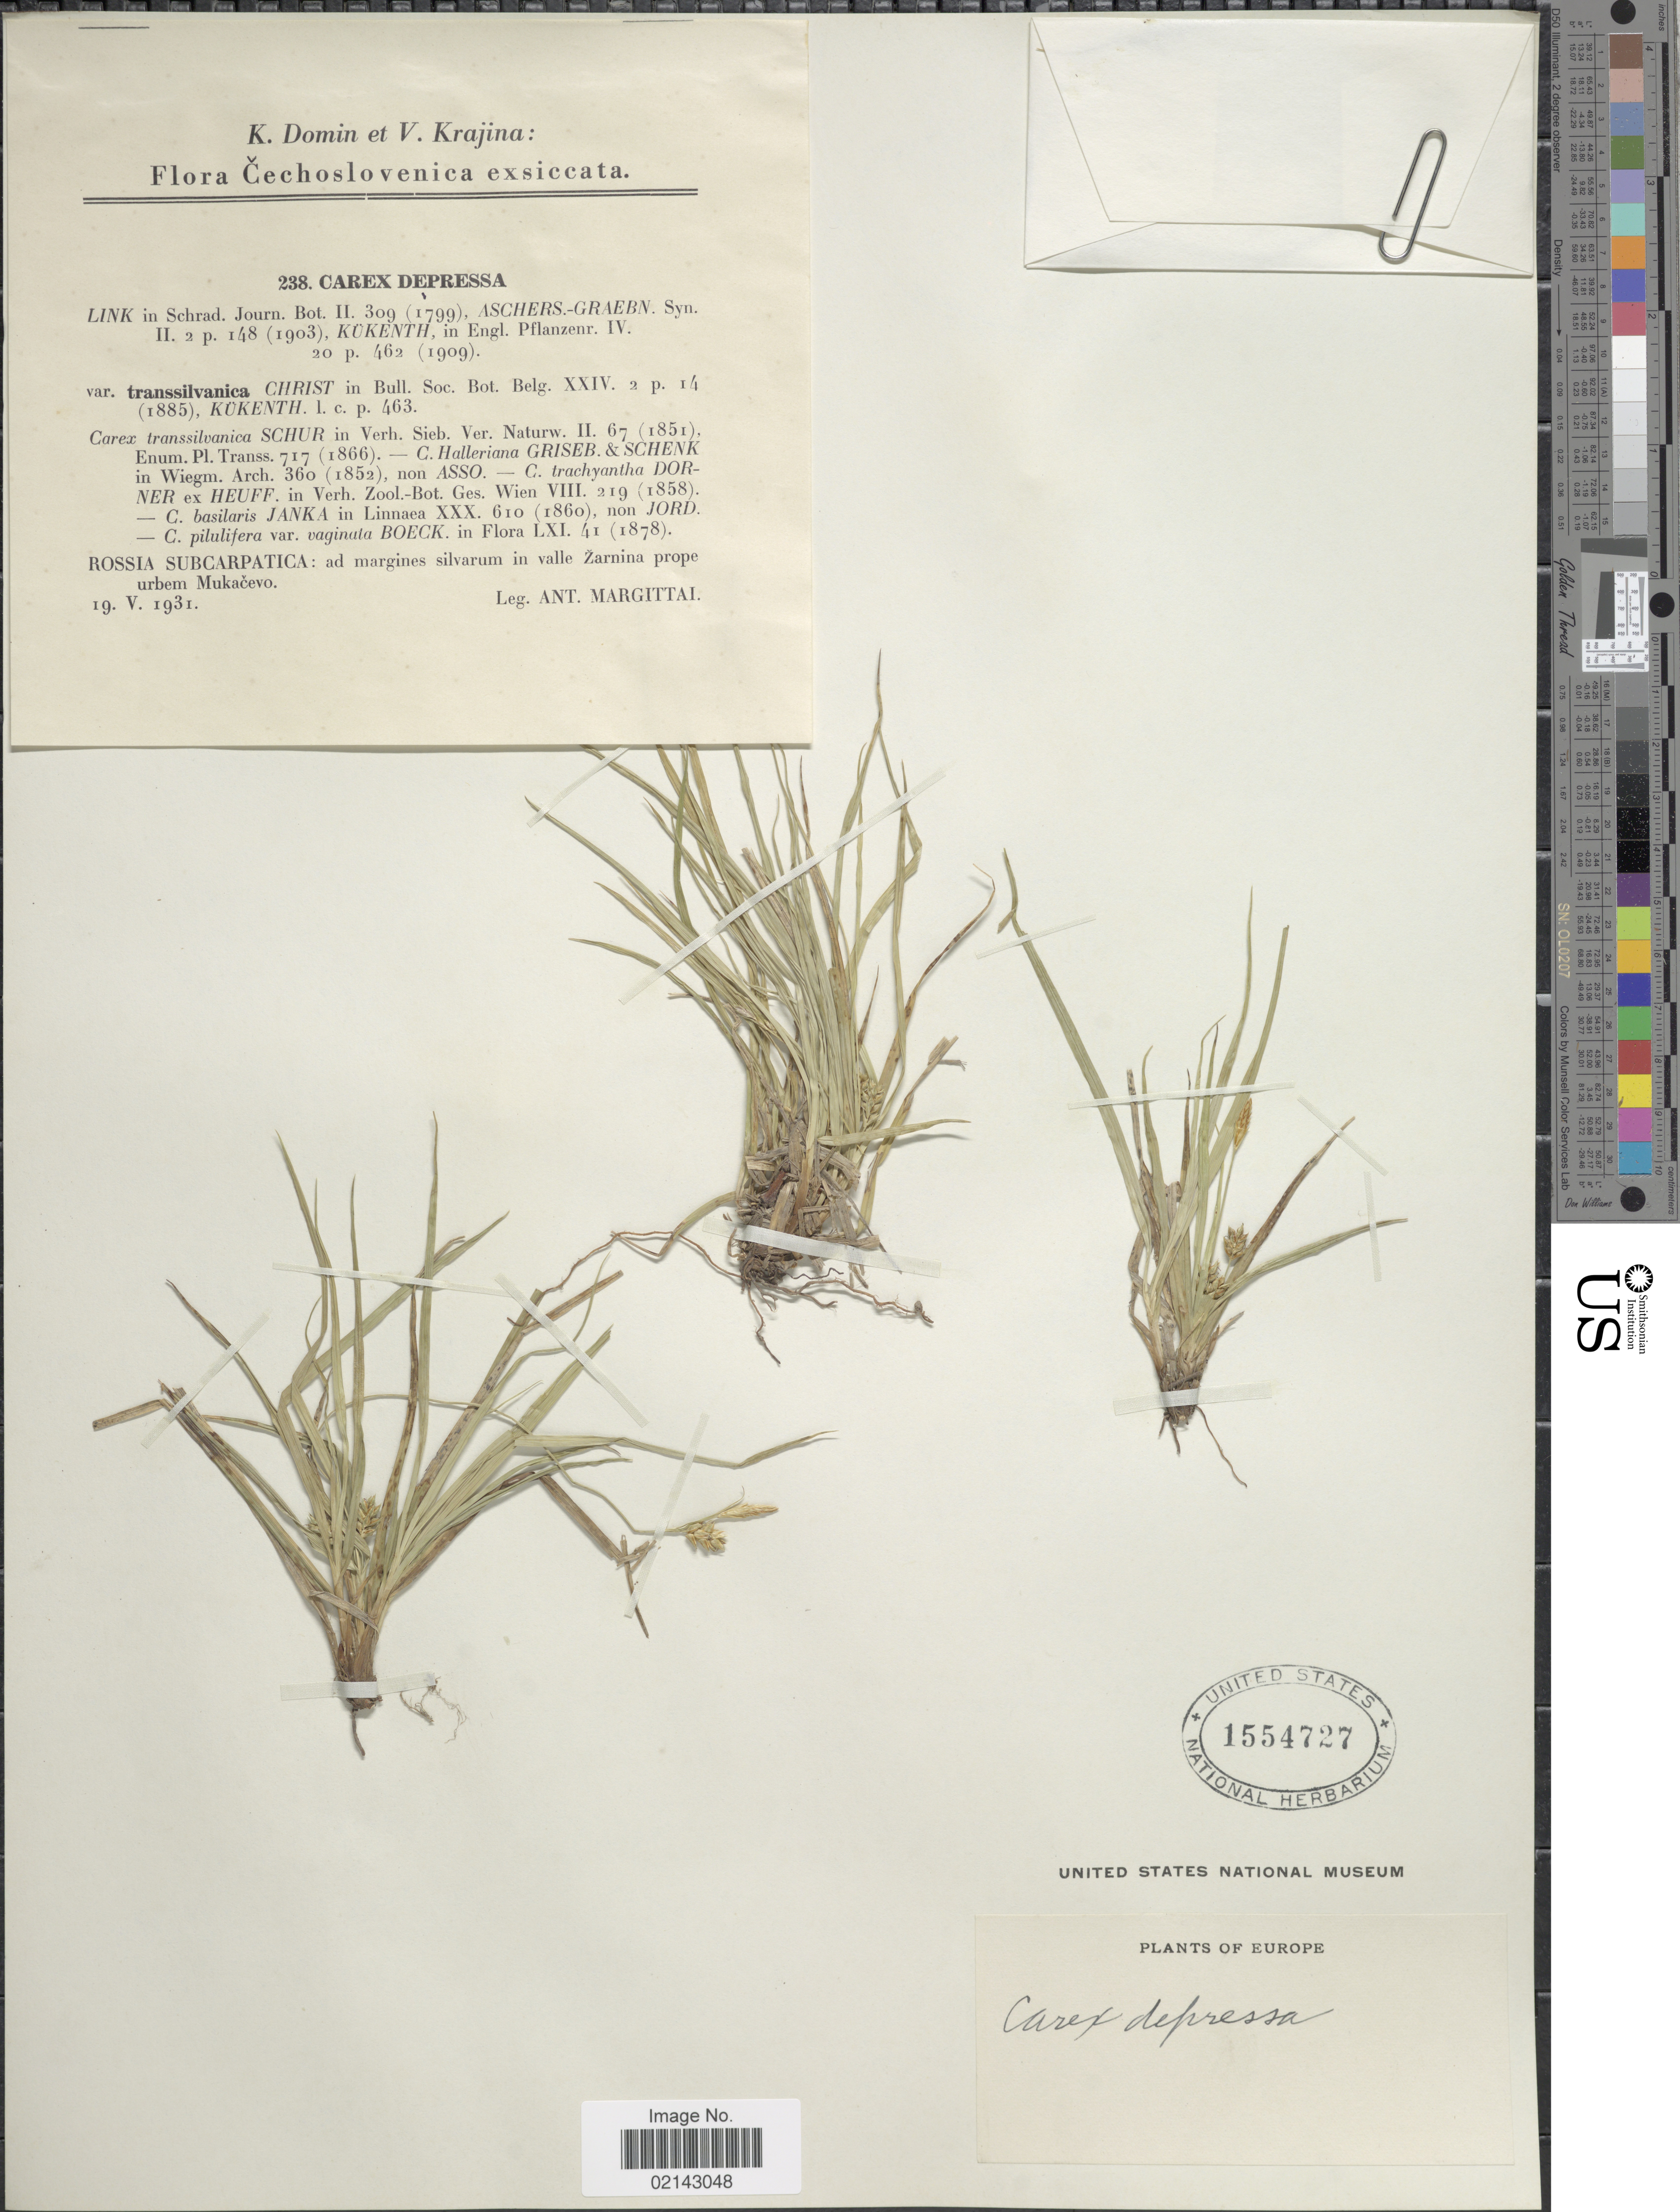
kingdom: Plantae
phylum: Tracheophyta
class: Liliopsida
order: Poales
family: Cyperaceae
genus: Carex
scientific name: Carex depressa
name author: Link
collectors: A. Margittai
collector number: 238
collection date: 1931-05-19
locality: Europe. Cechoslovenica. Rossia Subcarpatica: ad margines silvarum in valle Zarnina prope urbem Mukacevo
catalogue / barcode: US 1554727